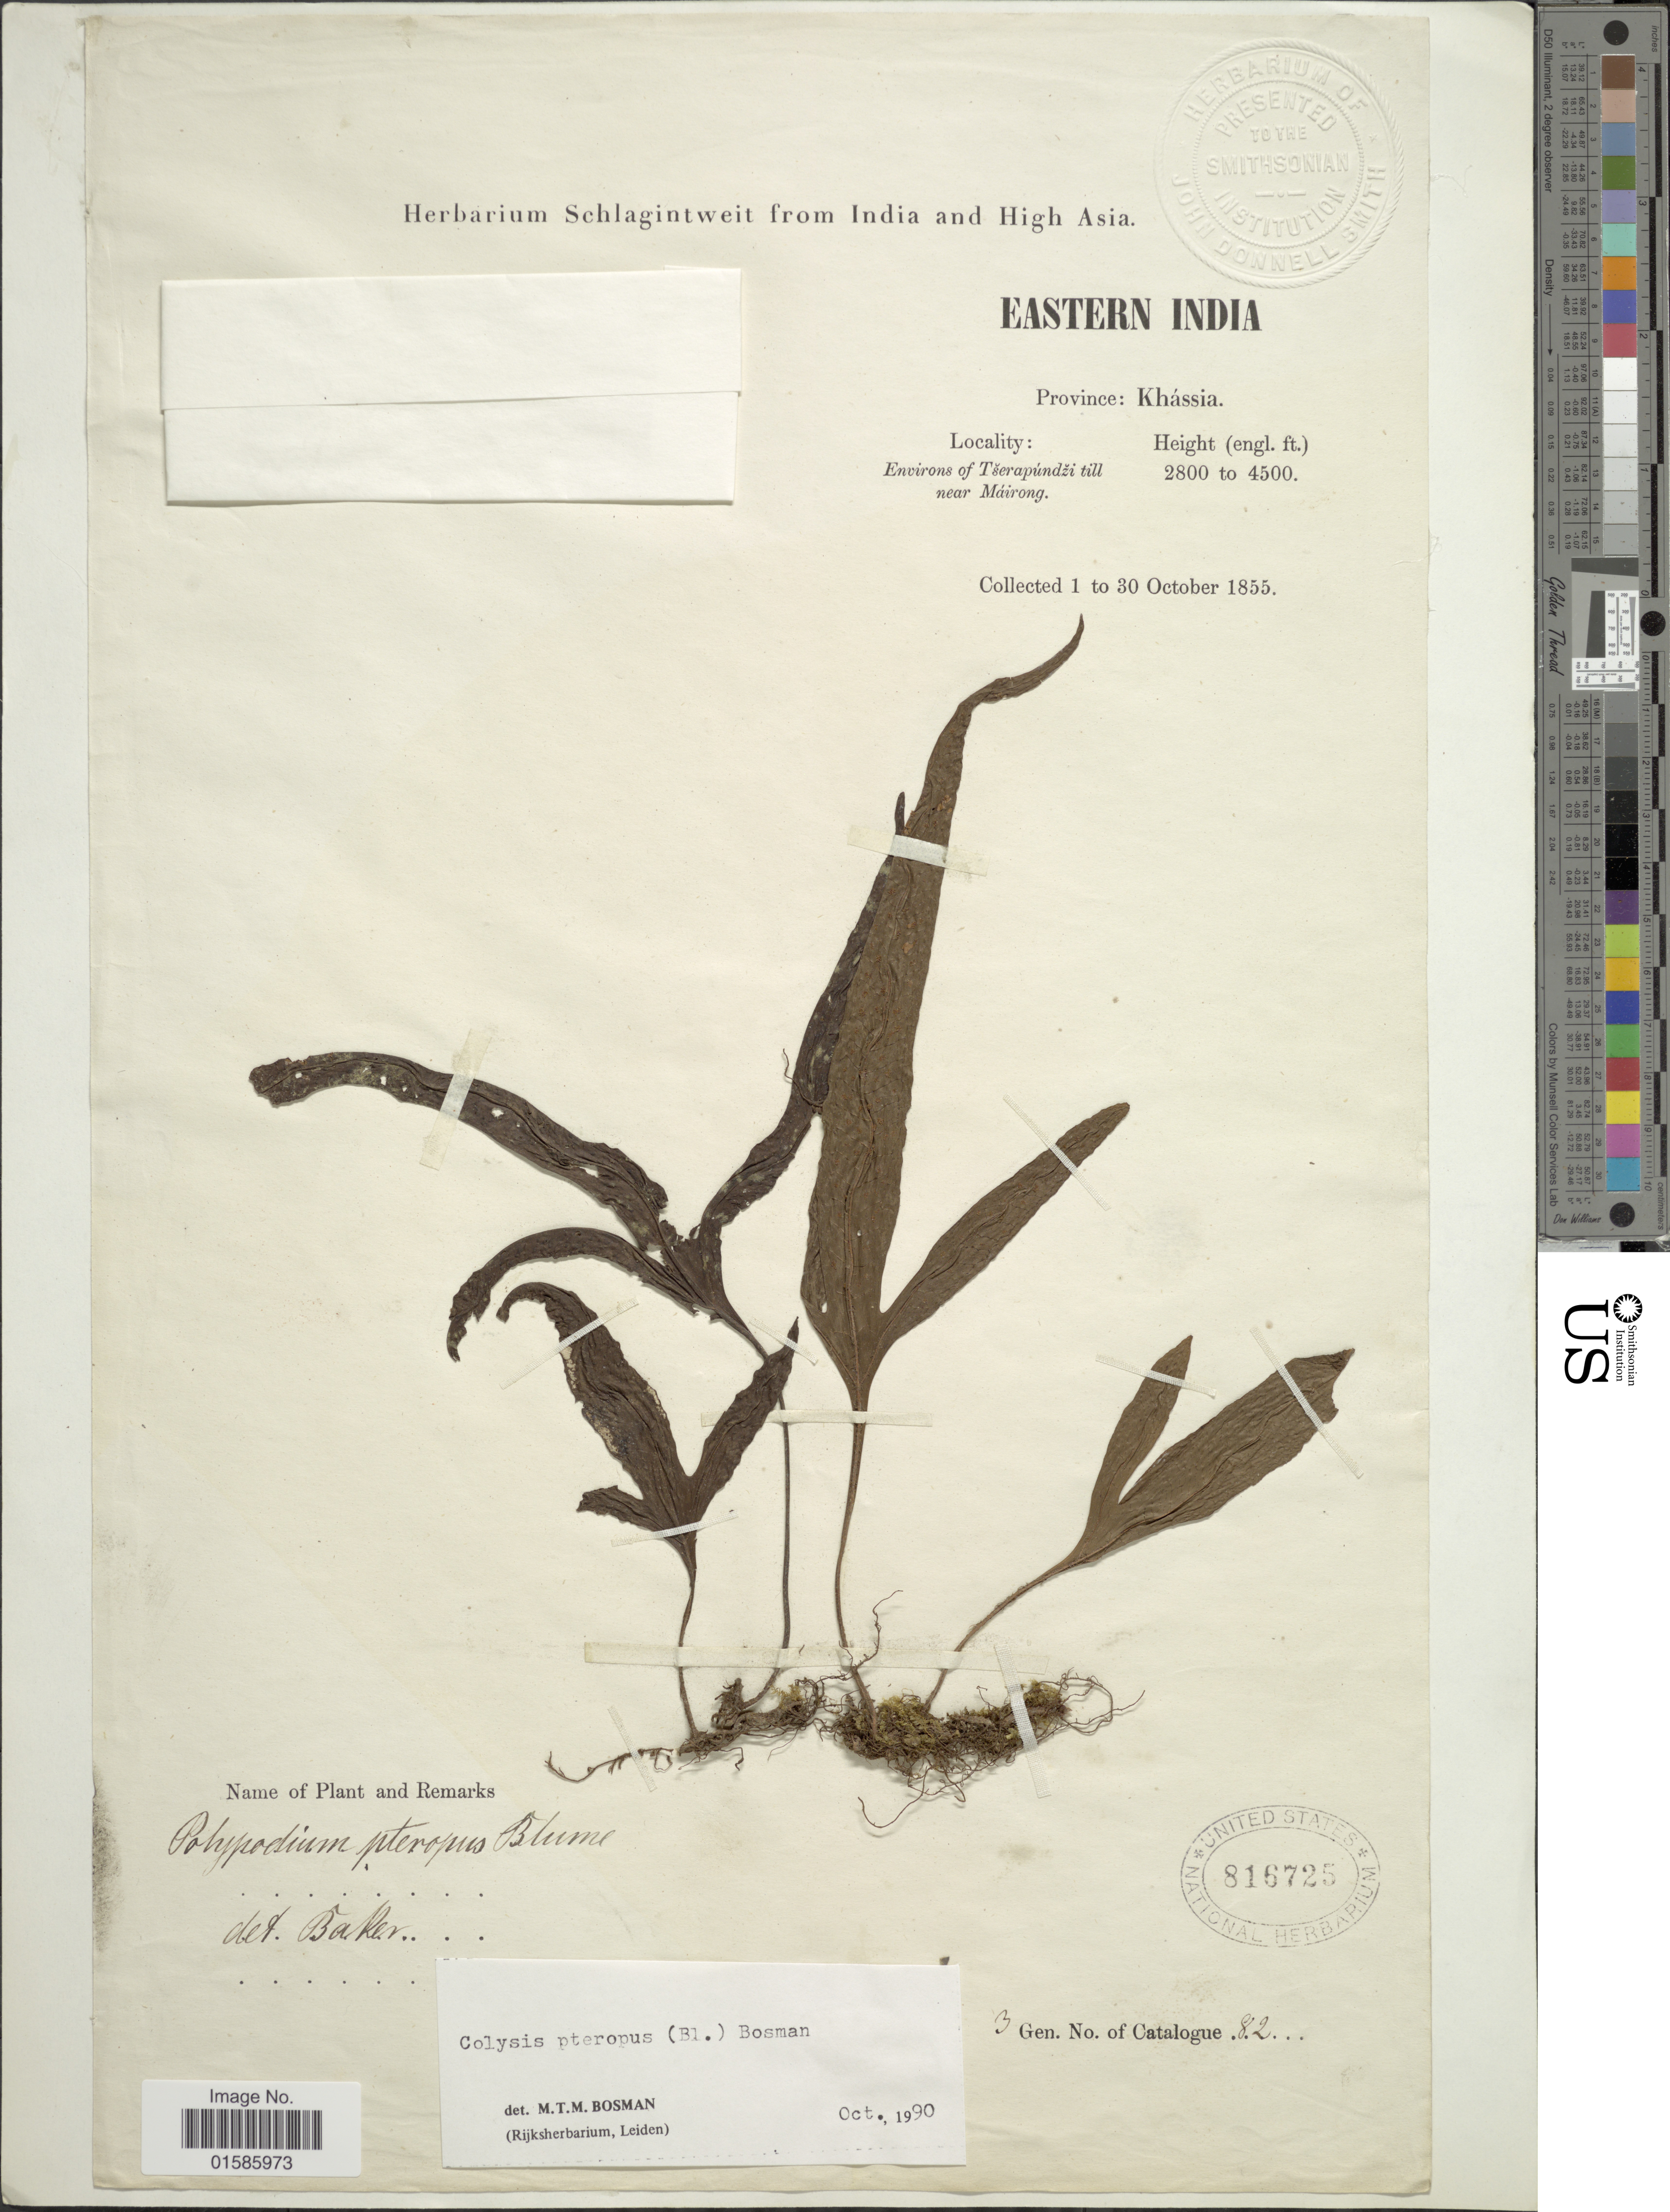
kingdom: Plantae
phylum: Tracheophyta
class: Polypodiopsida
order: Polypodiales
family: Polypodiaceae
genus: Microsorum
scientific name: Microsorum pteropus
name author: (Blume) Copel.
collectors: Herbarium Schlagintweit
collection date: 1855-10-01/1855-10-30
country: India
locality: Eastern India, Province: Khássia, Environs of Tserapúndzo till near Máirong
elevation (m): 853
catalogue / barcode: US 816725